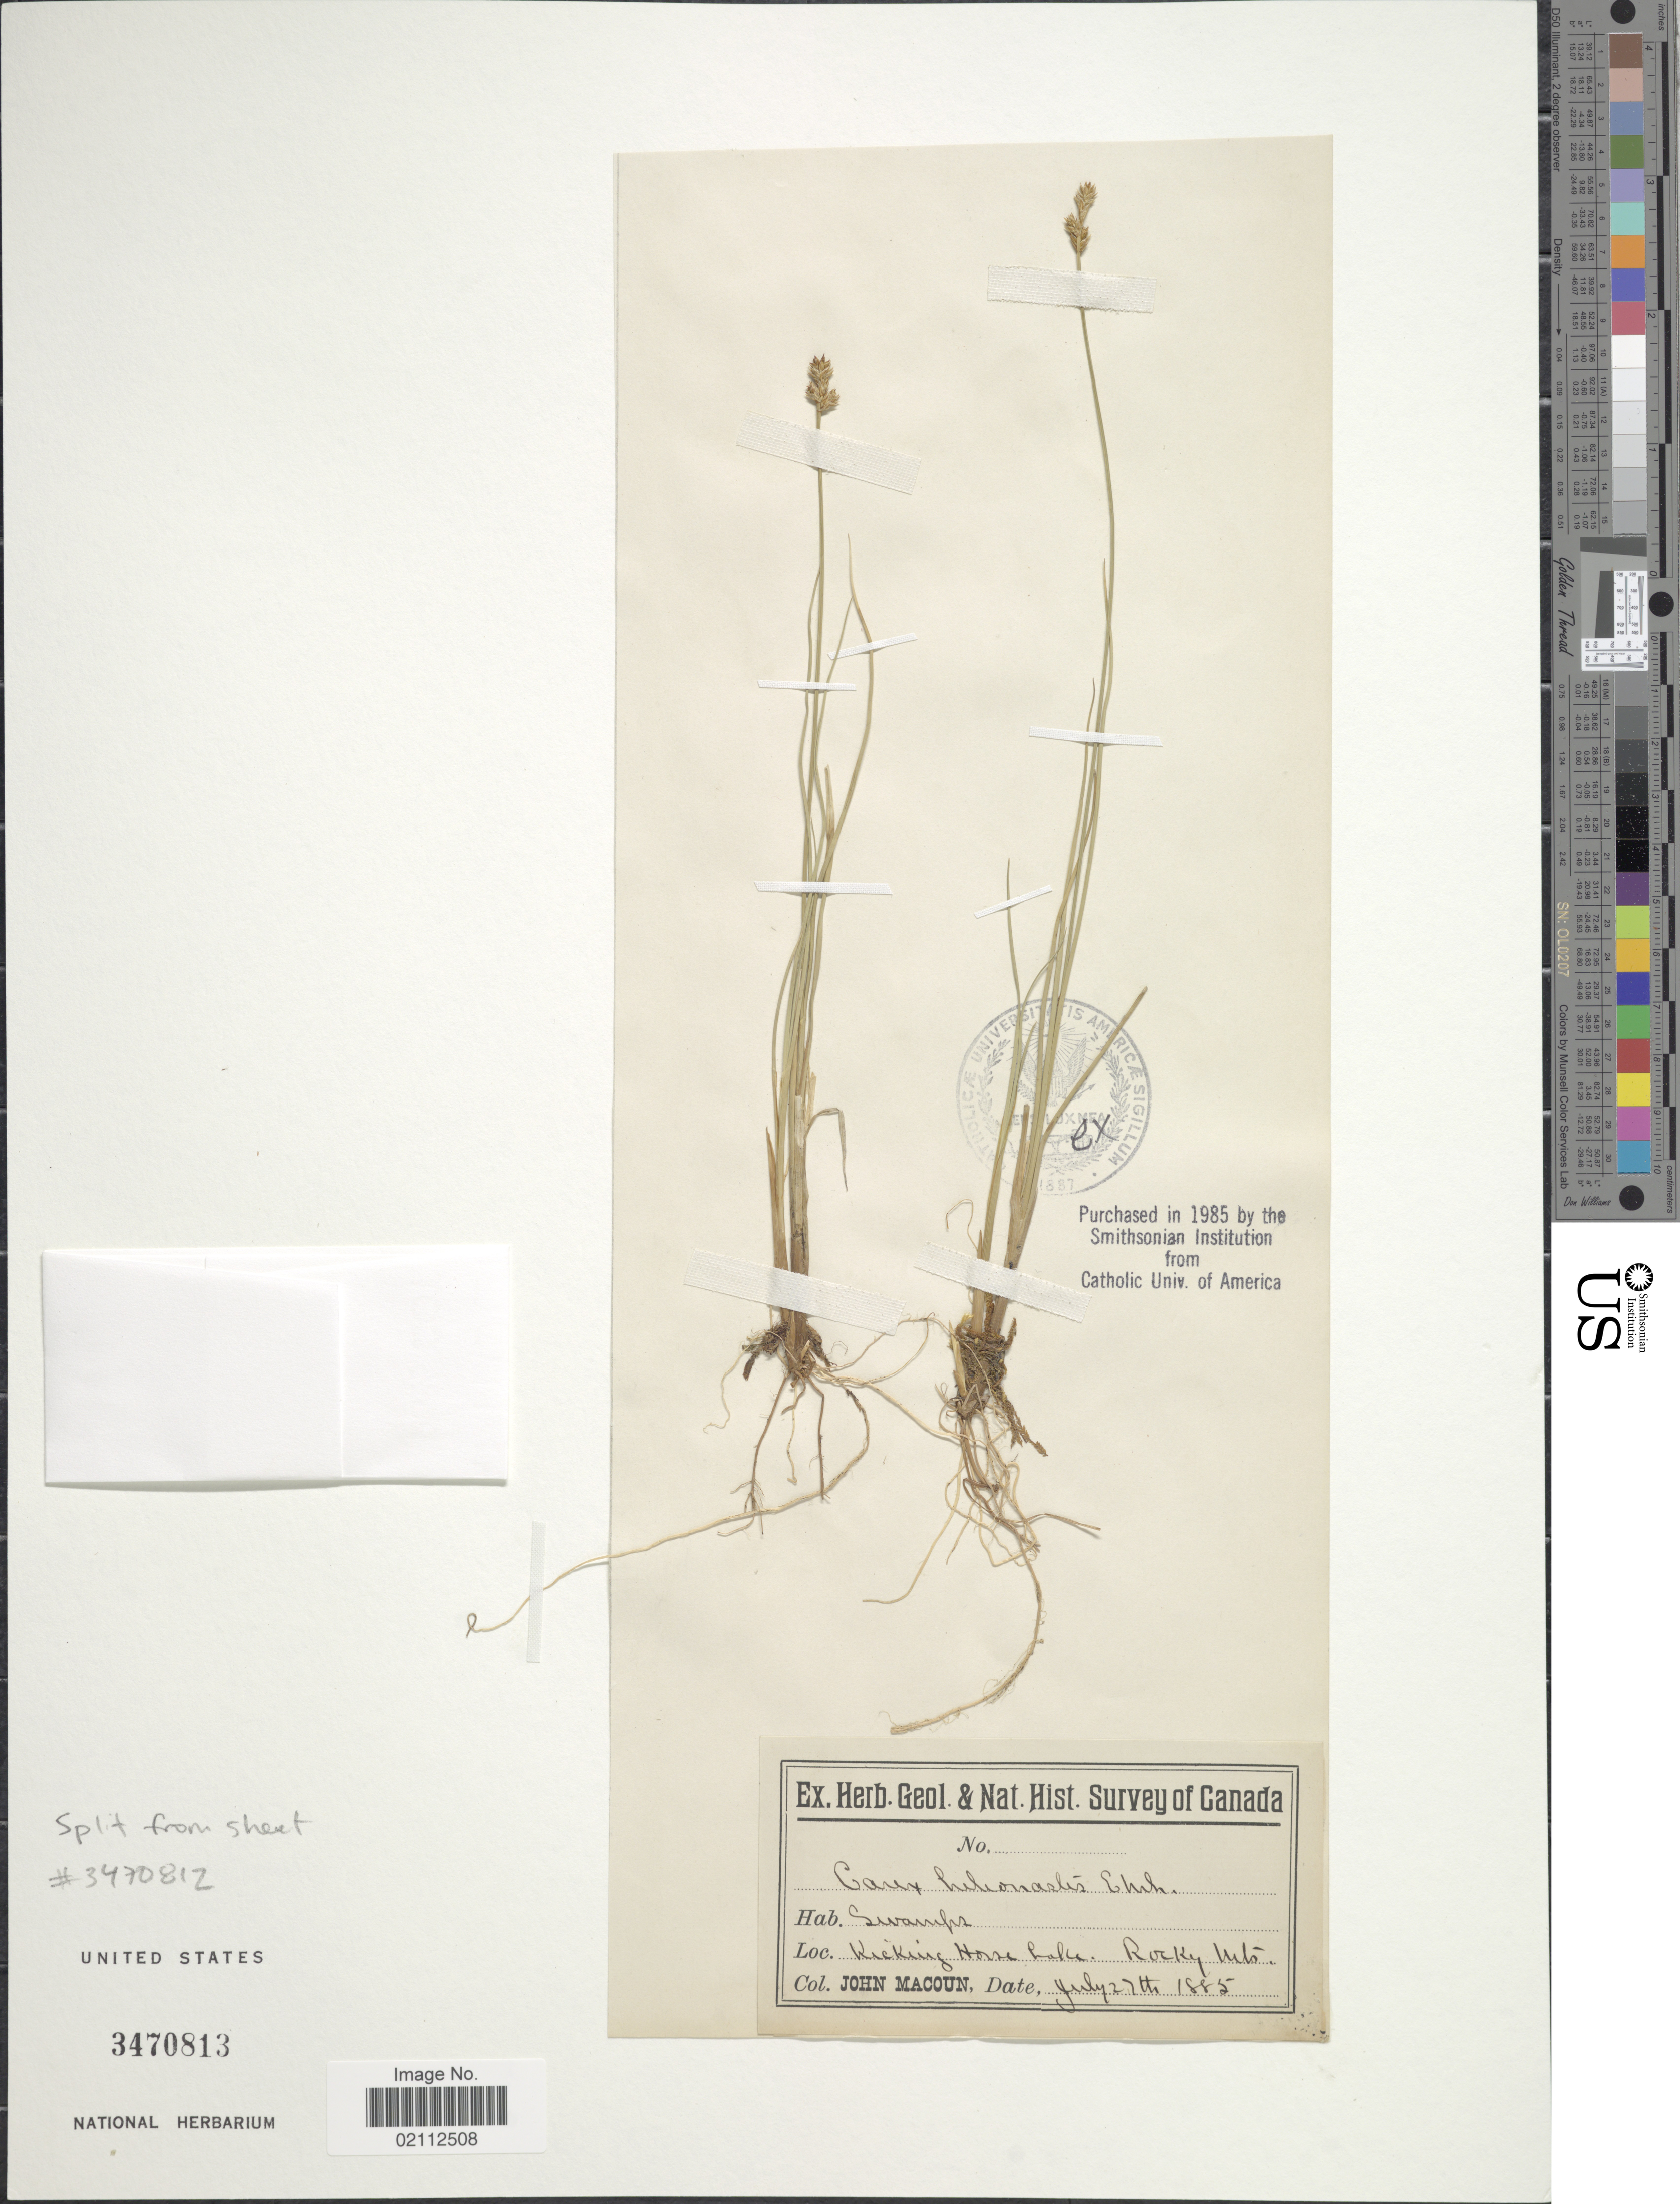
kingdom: Plantae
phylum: Tracheophyta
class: Liliopsida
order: Poales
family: Cyperaceae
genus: Carex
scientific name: Carex heleonastes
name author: Ehrh. ex L. f.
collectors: J. Macoun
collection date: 1885-07-27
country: Canada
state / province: British Columbia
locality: Kicking Horse Lake, Rocky Mts., swamps.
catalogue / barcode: US 3470813